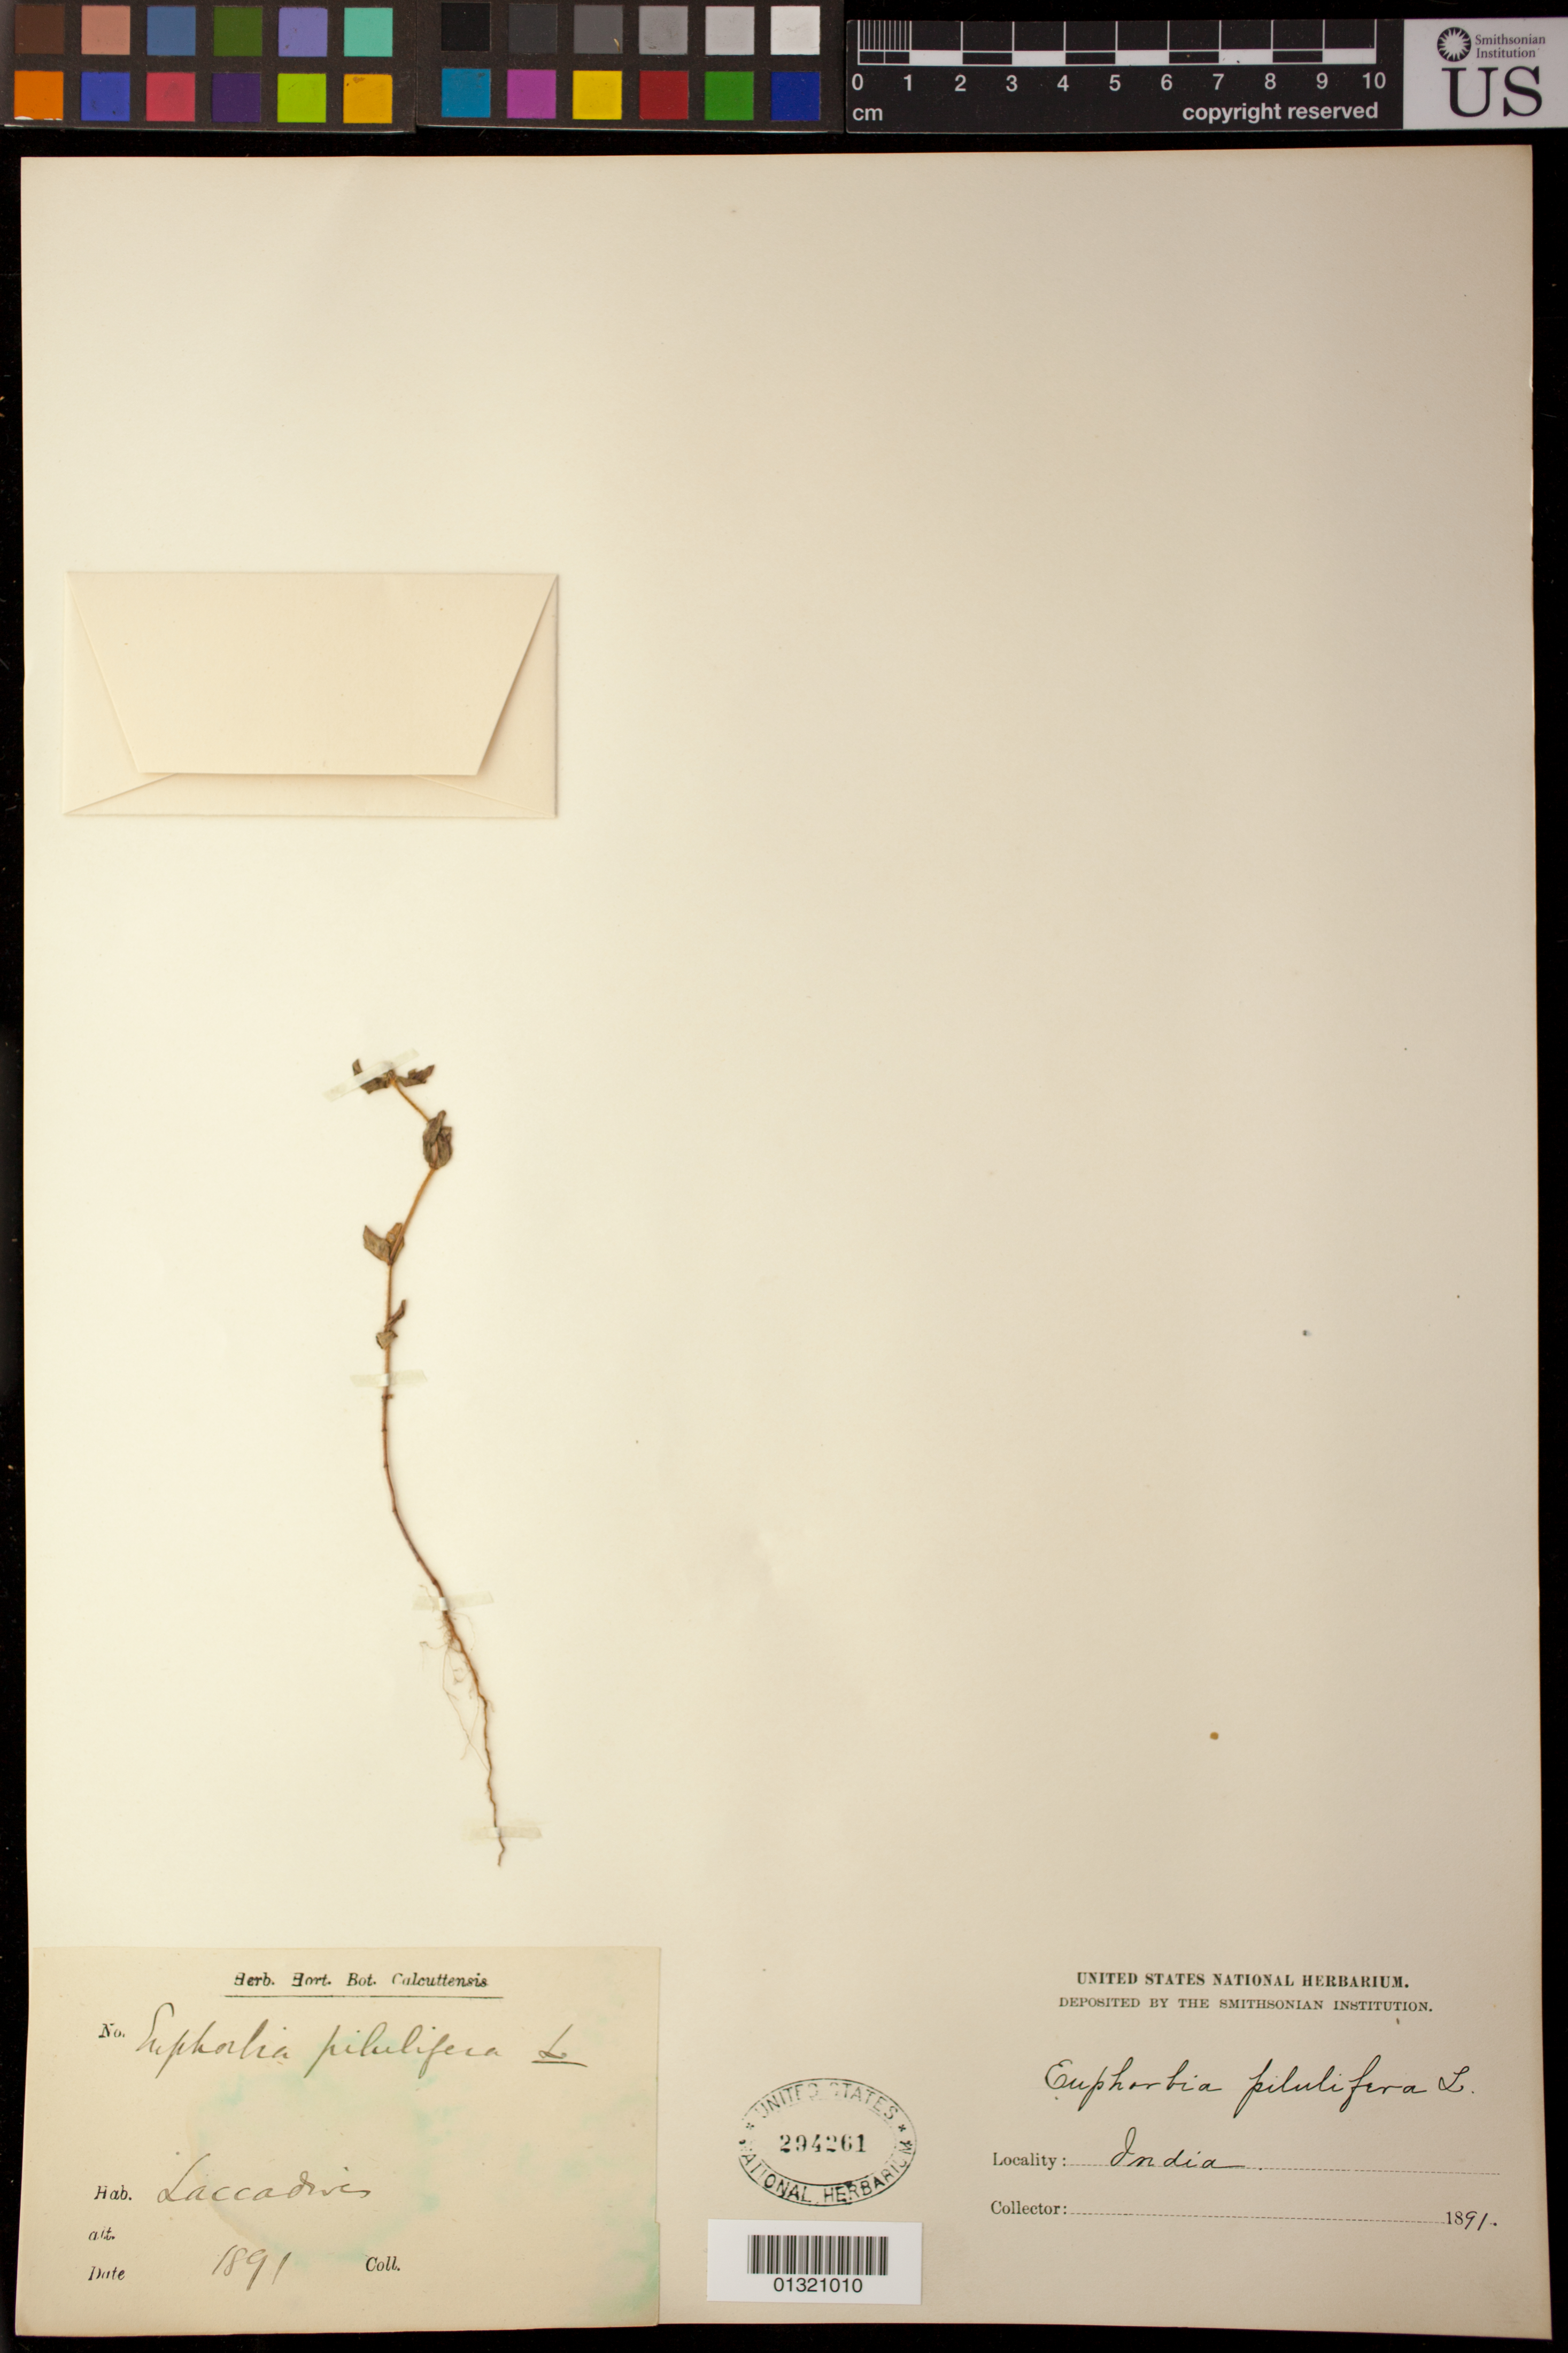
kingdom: Plantae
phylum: Tracheophyta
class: Magnoliopsida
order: Malpighiales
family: Euphorbiaceae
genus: Euphorbia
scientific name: Euphorbia hirta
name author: L.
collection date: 1891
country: India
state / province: Lakshadweep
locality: Laccadives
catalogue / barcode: US 294261